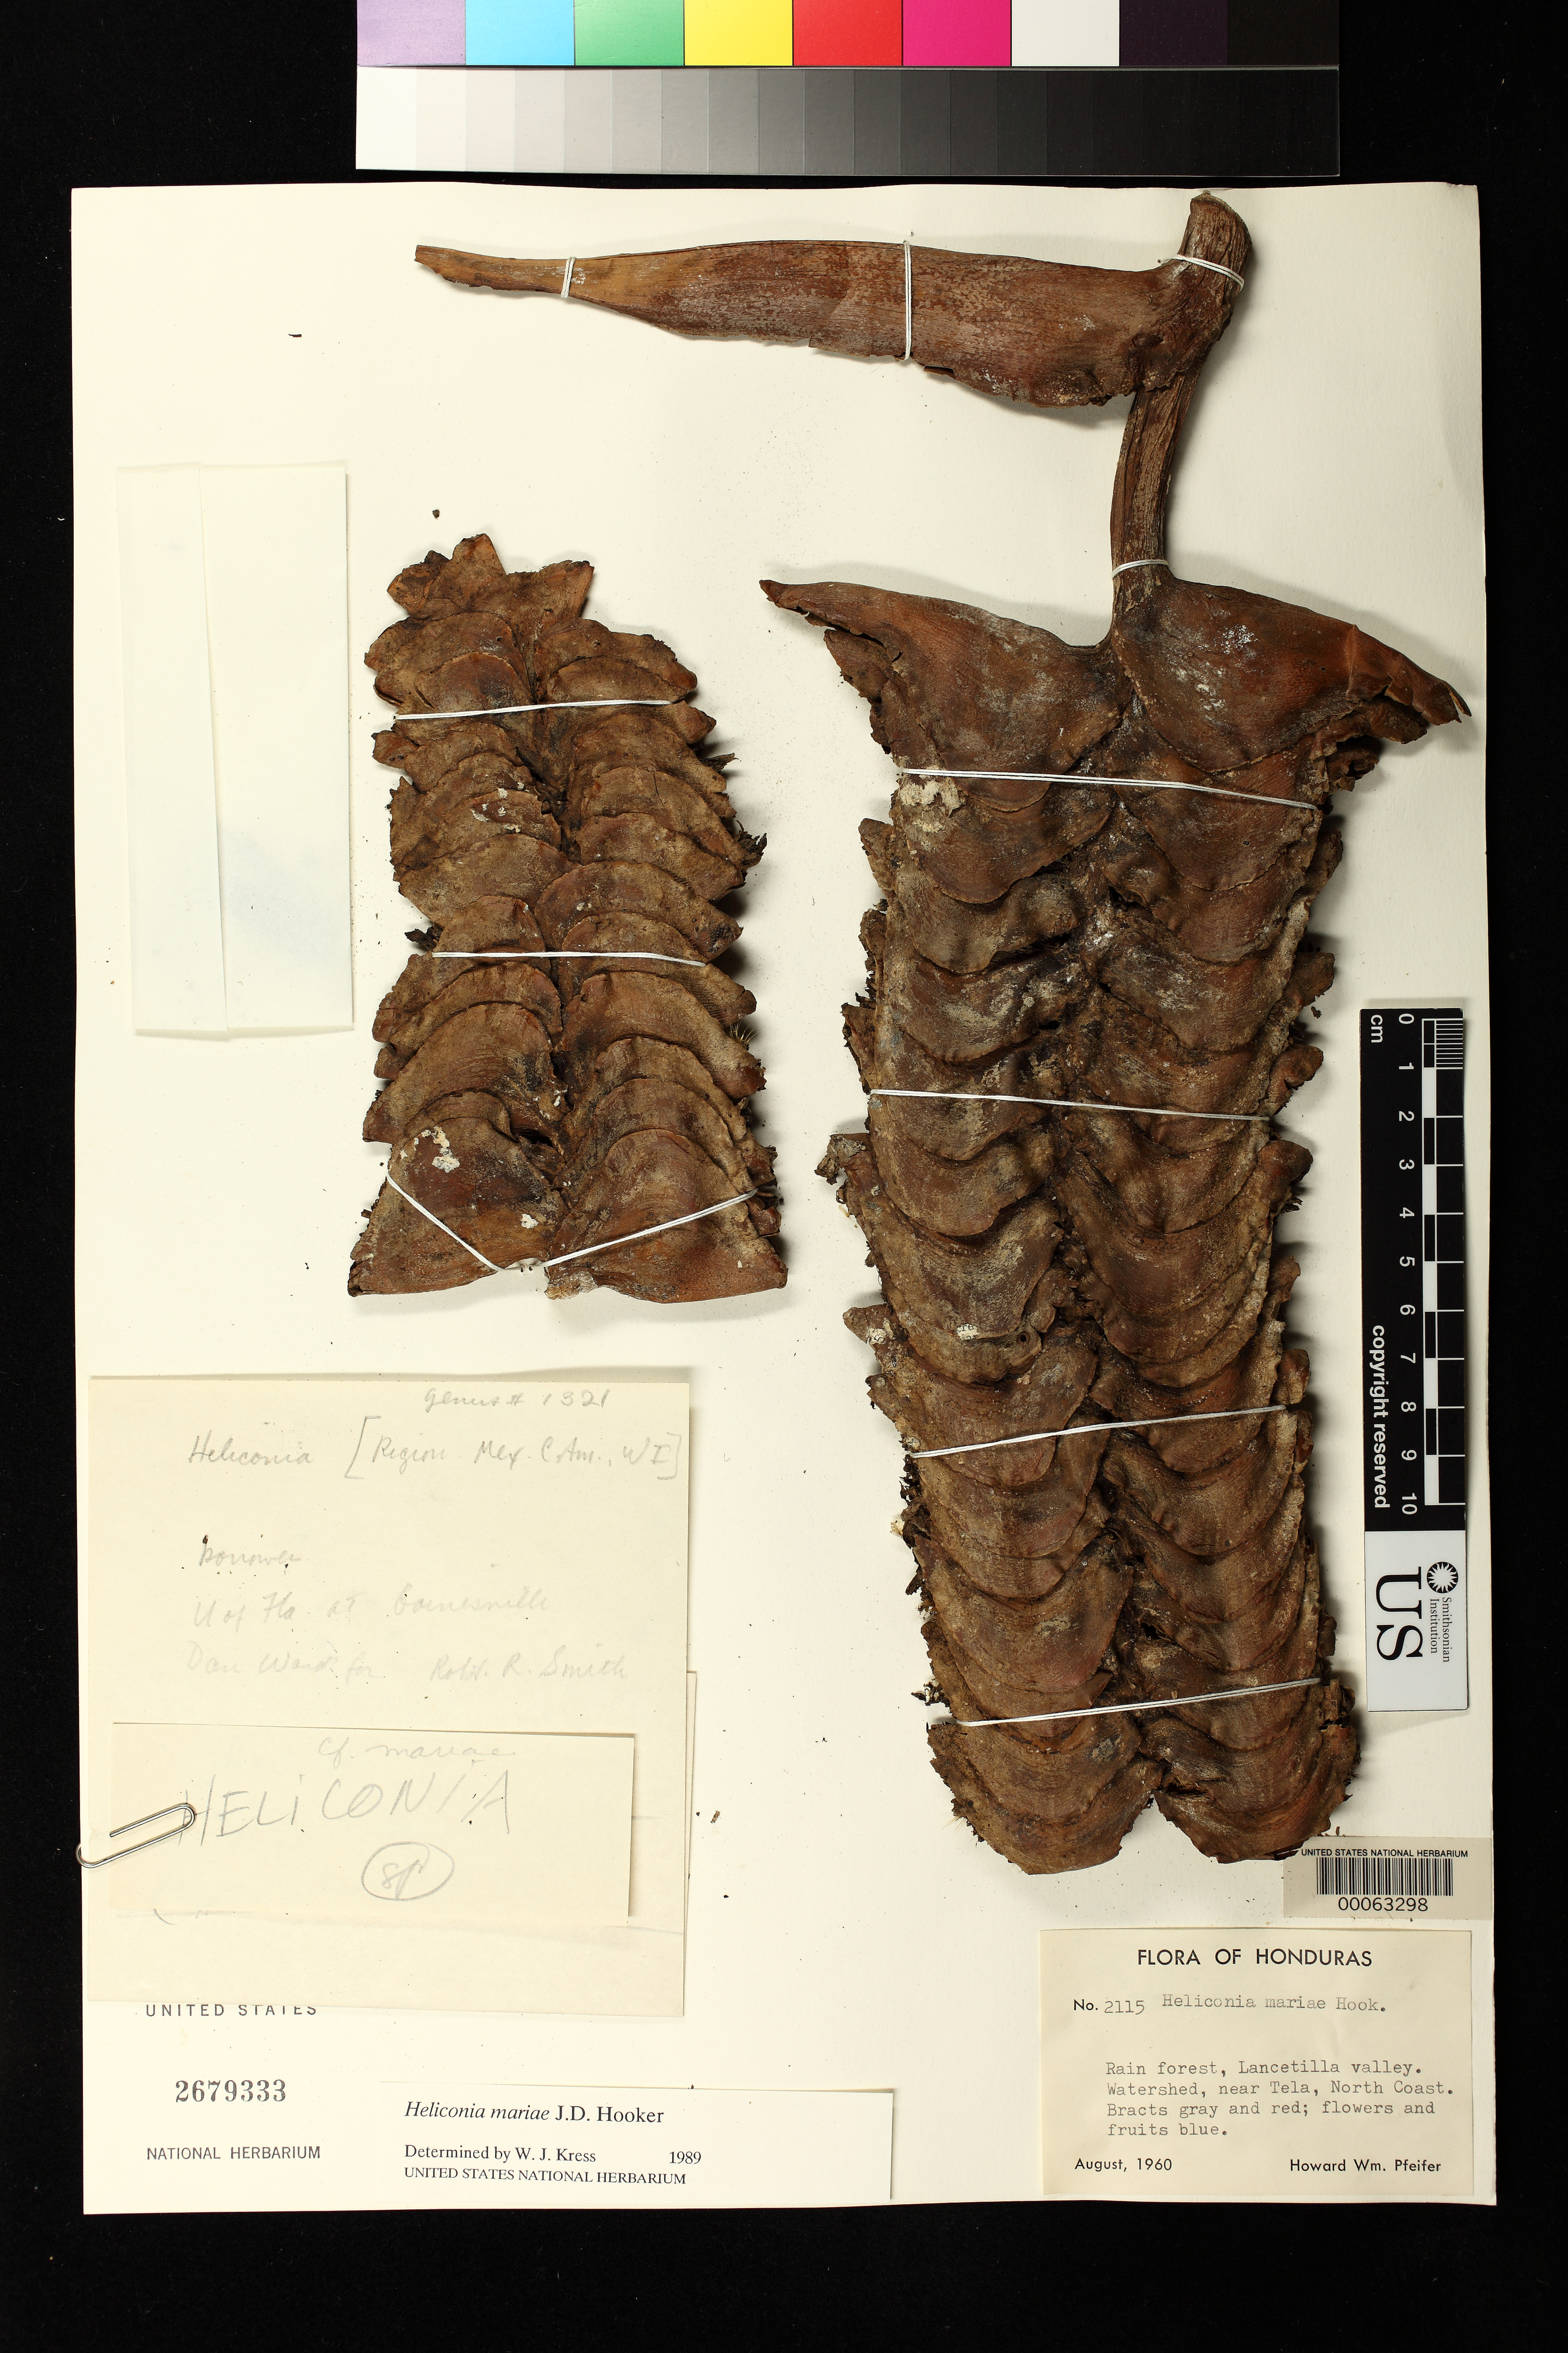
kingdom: Plantae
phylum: Tracheophyta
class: Liliopsida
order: Zingiberales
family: Heliconiaceae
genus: Heliconia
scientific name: Heliconia mariae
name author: Hook. f.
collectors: H. W. Pfeifer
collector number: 2115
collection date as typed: Aug 1960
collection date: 1960-08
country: Honduras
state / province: Atlántida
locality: Lancetilla Valley, watershed, near Tela, north coast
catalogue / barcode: US 2679333